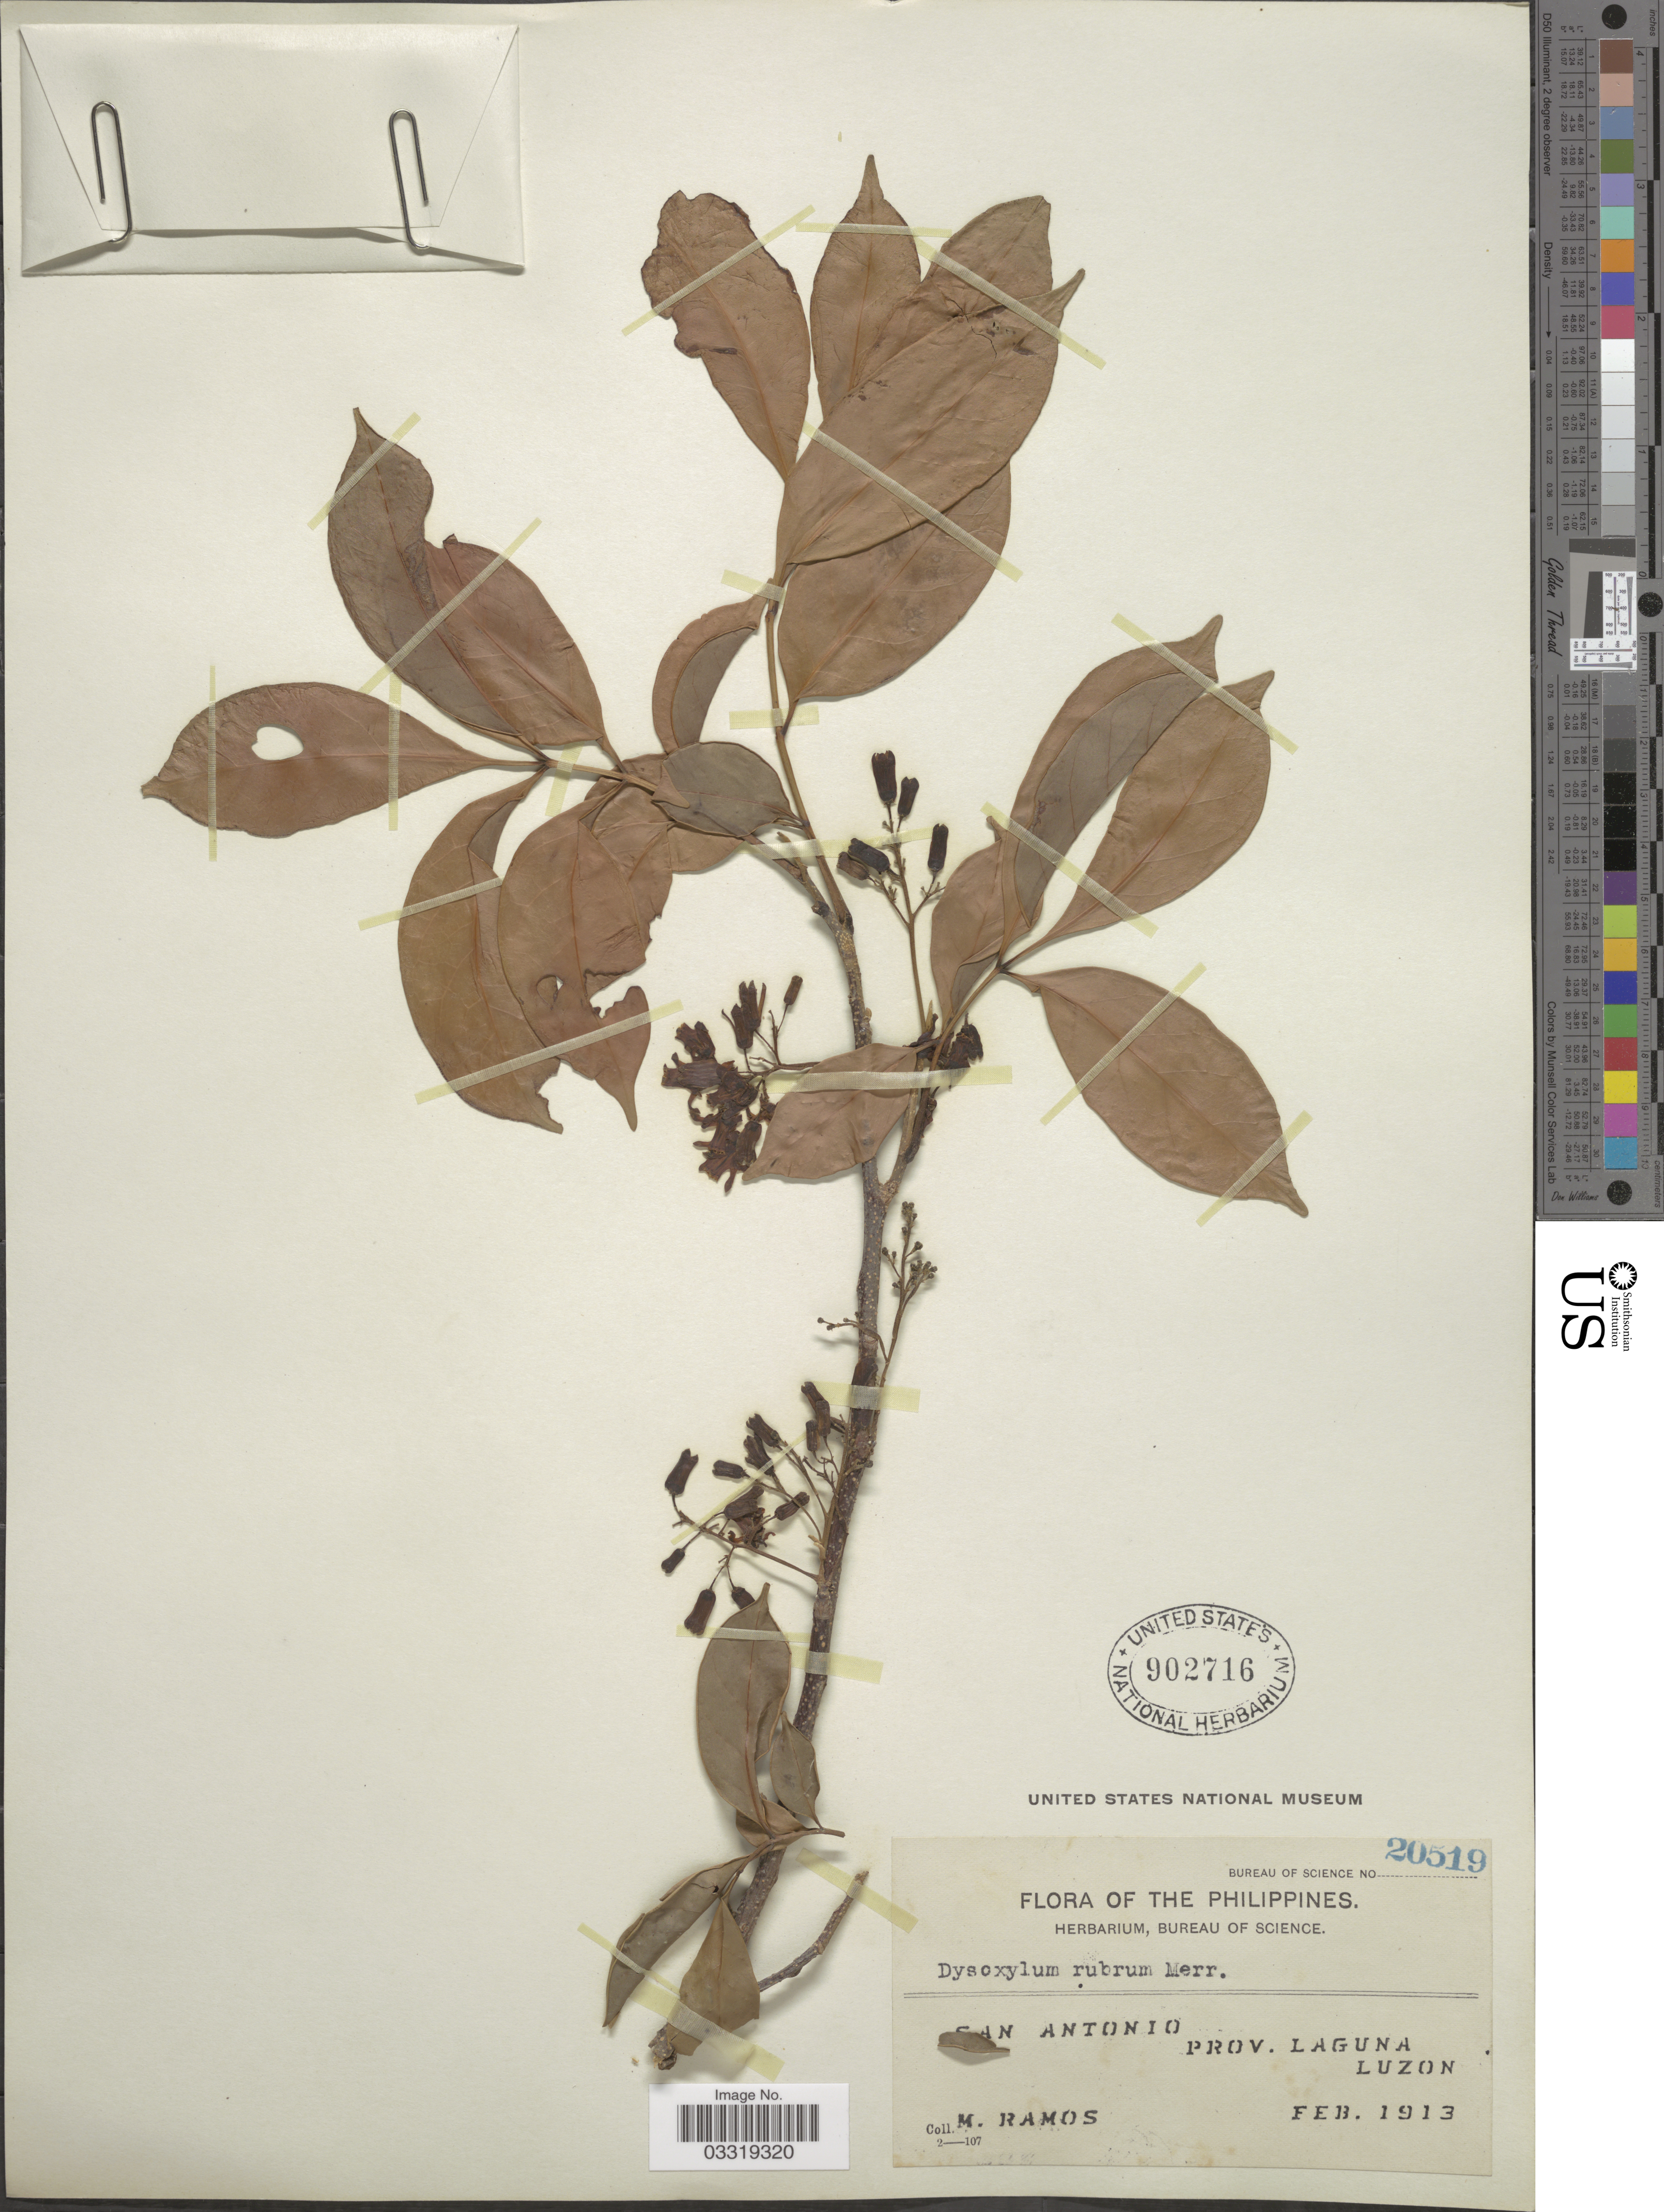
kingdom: Plantae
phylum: Tracheophyta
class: Magnoliopsida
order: Sapindales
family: Meliaceae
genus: Goniocheton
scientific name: Goniocheton arborescens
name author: Blume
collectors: M. Ramos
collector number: Bureau of Science 20519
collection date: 1913-02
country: Philippines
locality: San Antonio, Prov. Laguna, Luzon.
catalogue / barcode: US 902716